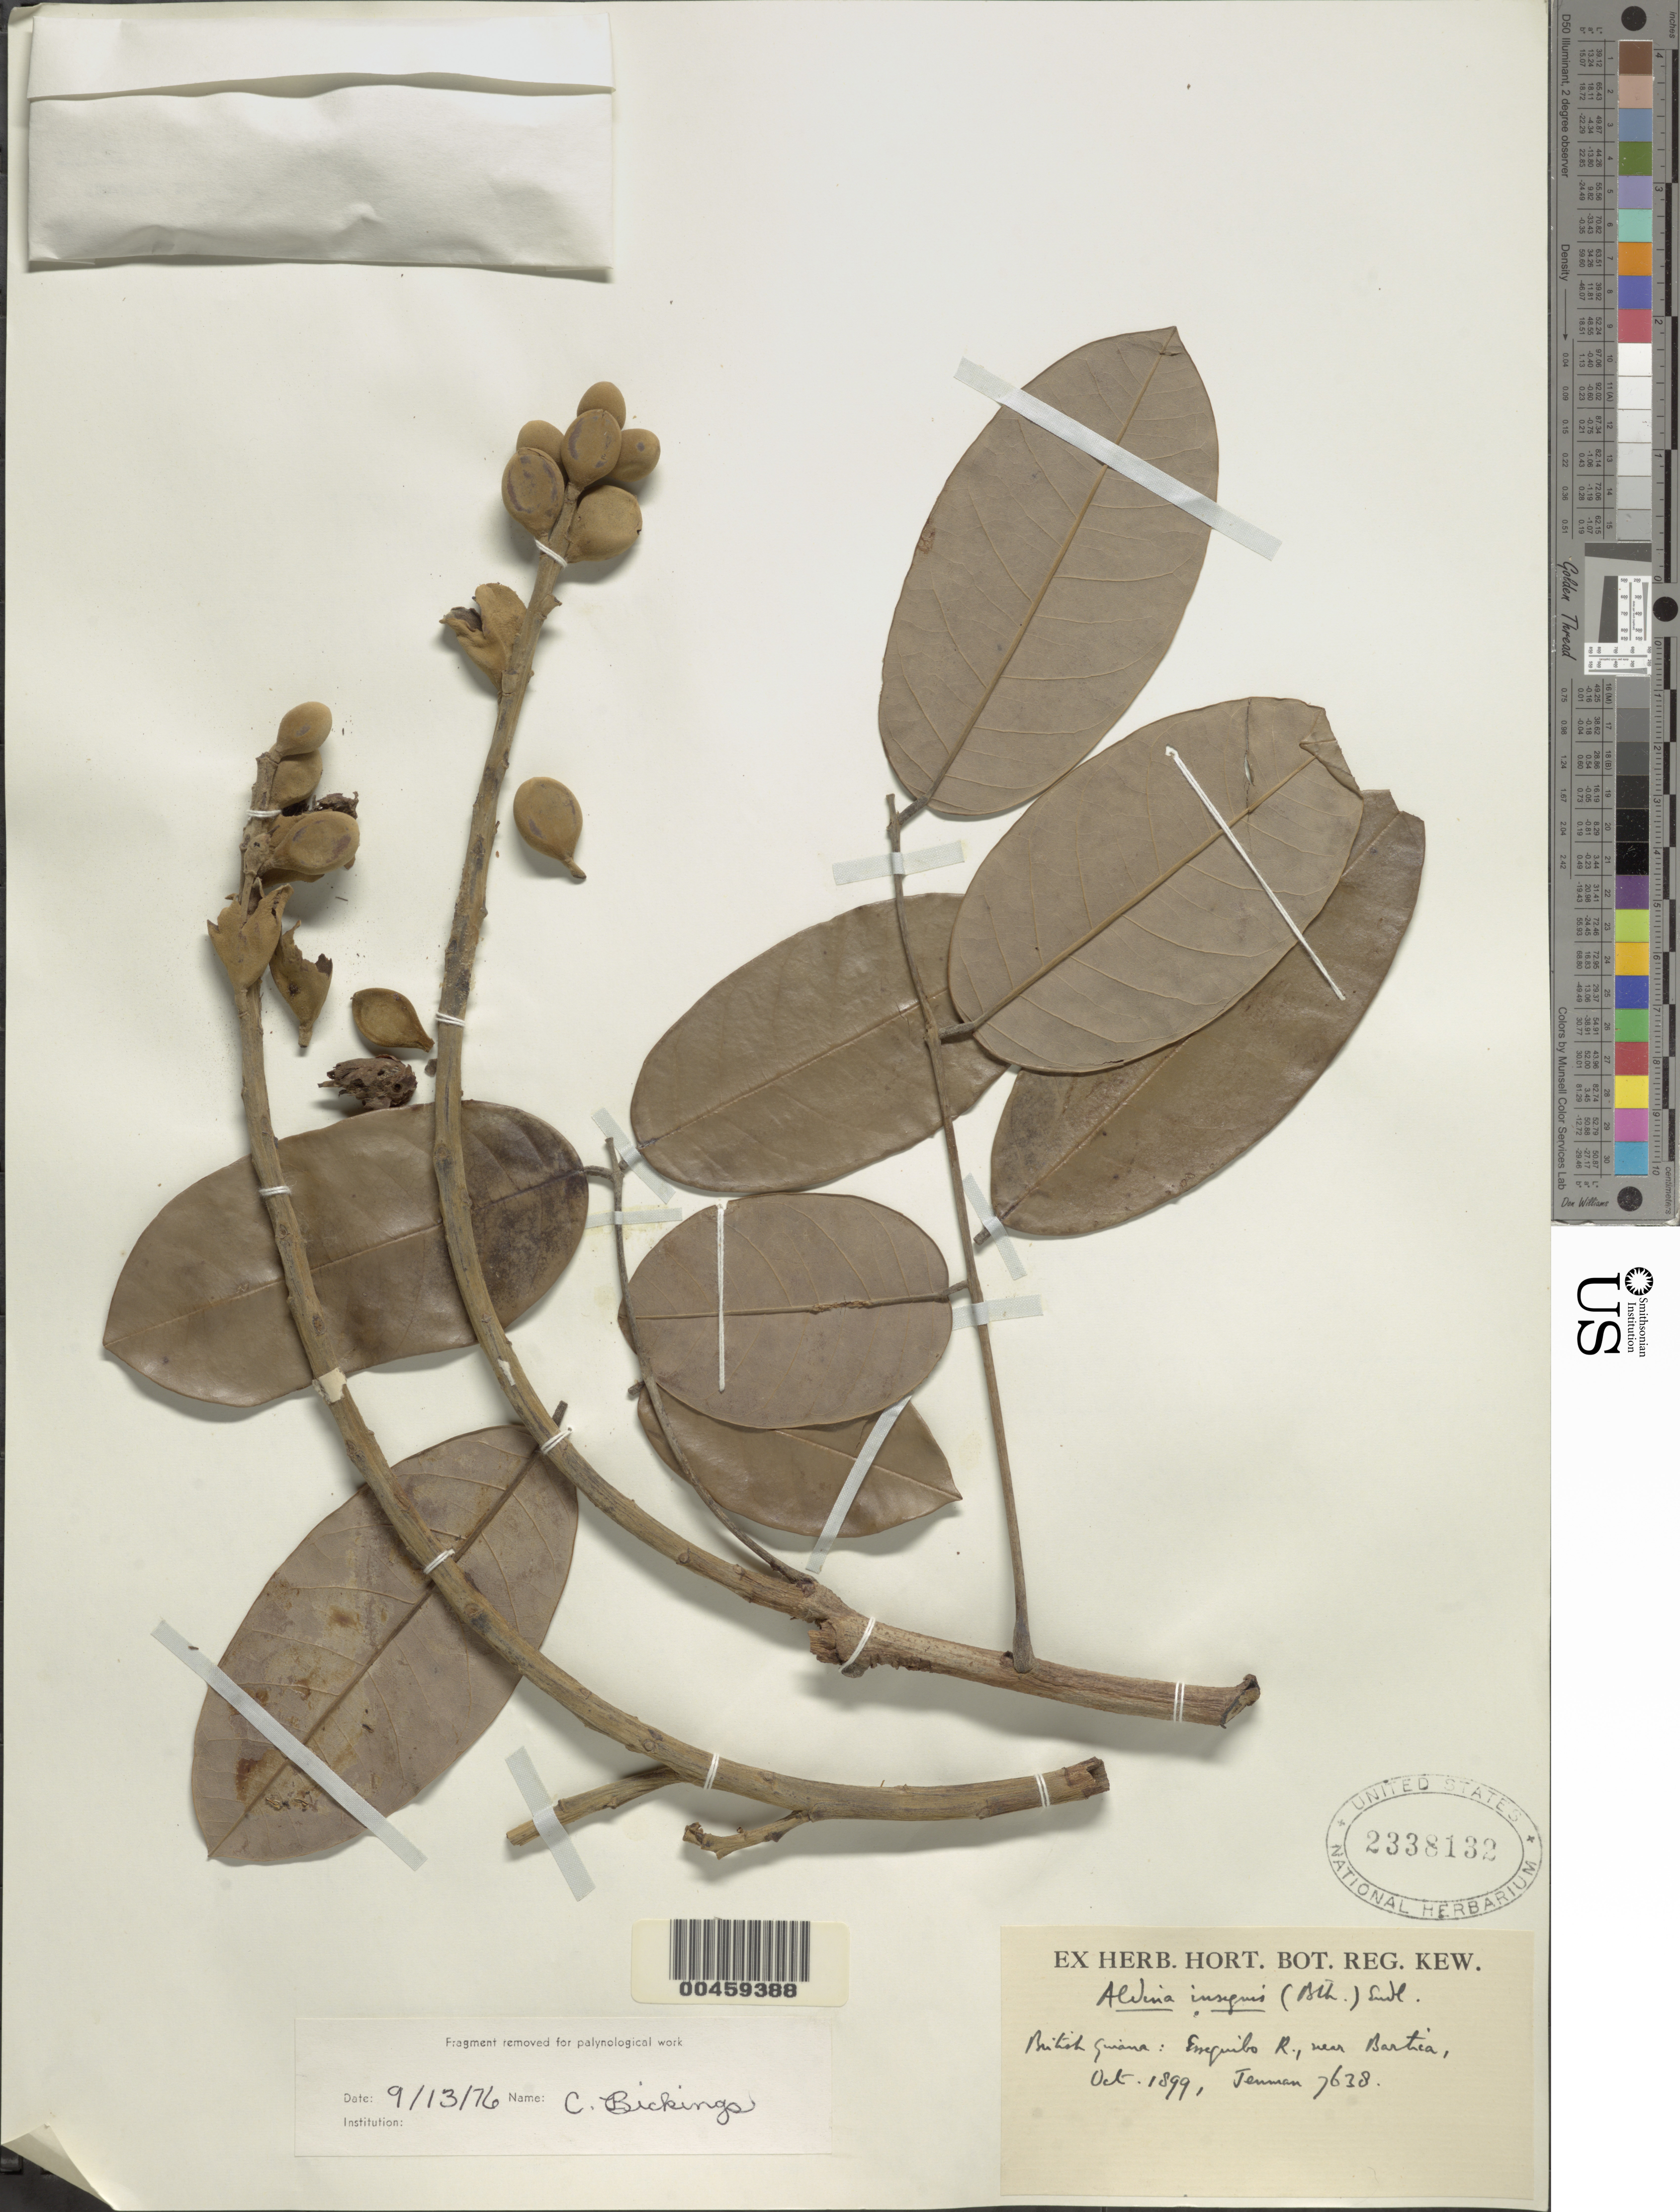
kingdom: Plantae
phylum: Tracheophyta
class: Magnoliopsida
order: Fabales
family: Fabaceae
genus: Aldina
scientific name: Aldina insignis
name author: (Benth.) Endl.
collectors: G. S. Jenman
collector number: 7638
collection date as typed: Oct 1899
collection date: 1899-10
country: Guyana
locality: Bartica, near; essequibo river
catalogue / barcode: US 2338132